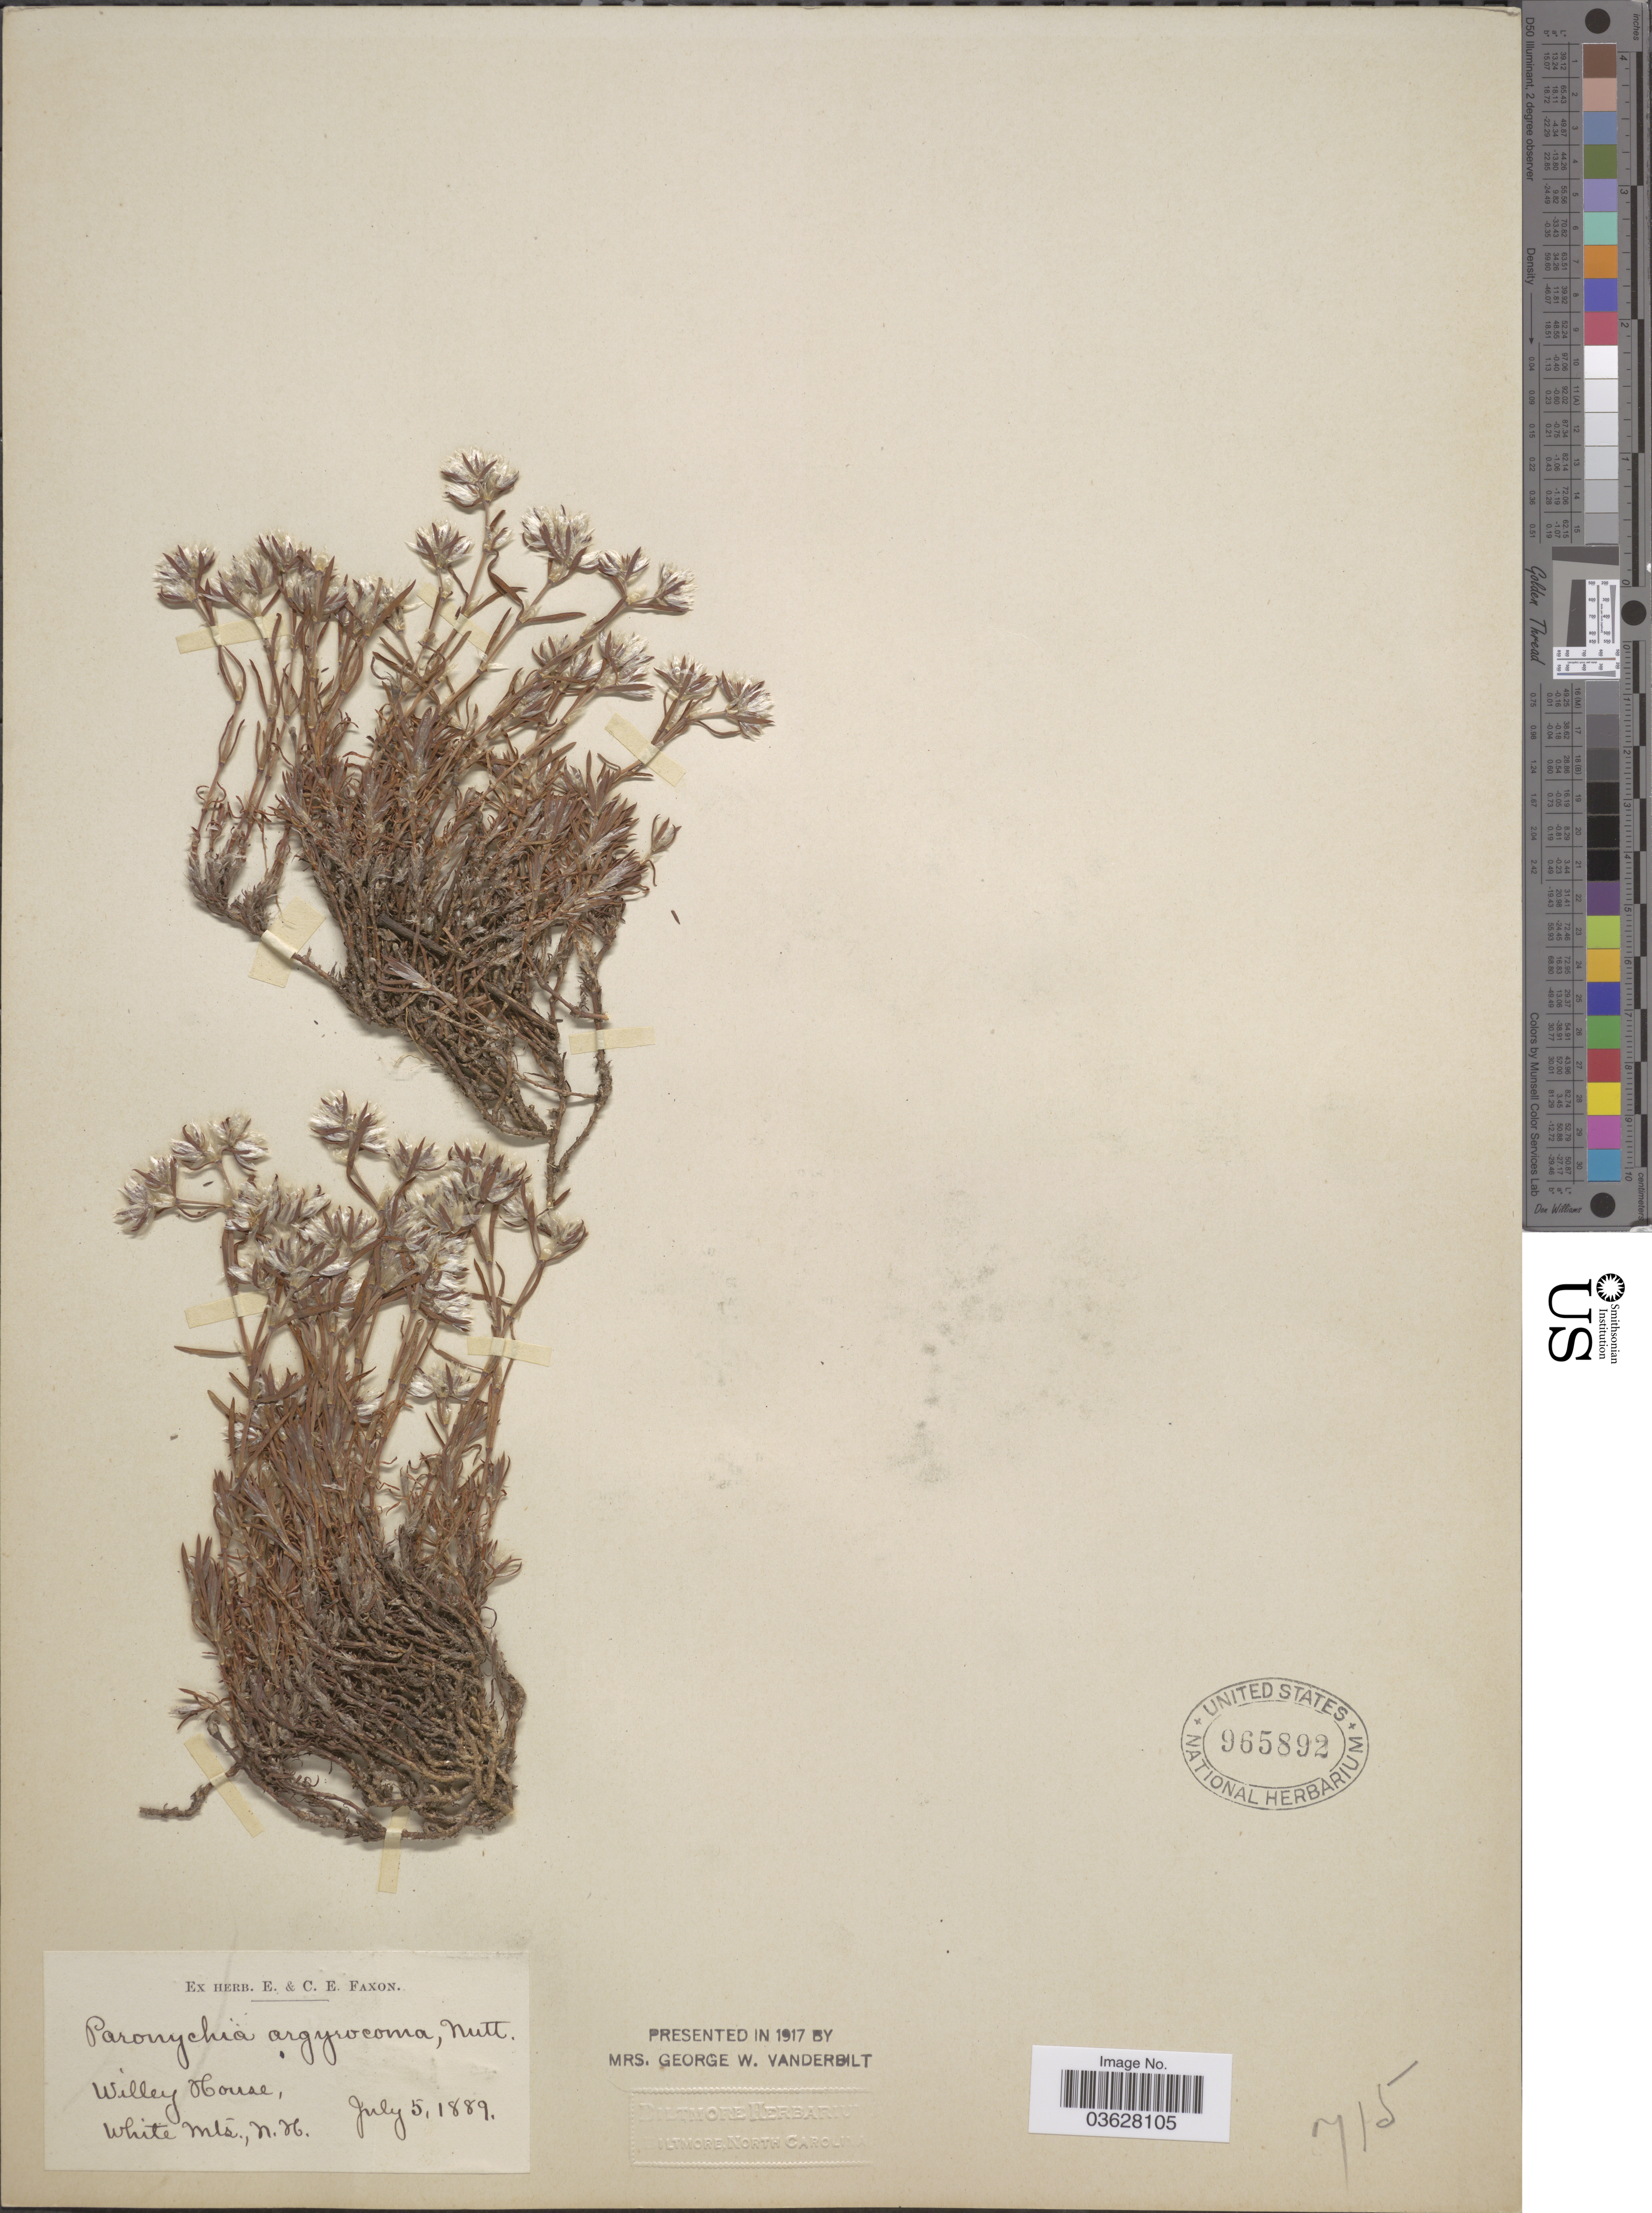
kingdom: Plantae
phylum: Tracheophyta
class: Magnoliopsida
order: Caryophyllales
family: Caryophyllaceae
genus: Paronychia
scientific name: Paronychia argyrocoma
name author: (Michx.) Nutt.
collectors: ex herb. E. & C.E. Faxon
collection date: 1889-07-05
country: United States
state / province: New Hampshire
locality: Willey House, White Mts.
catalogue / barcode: US 965892